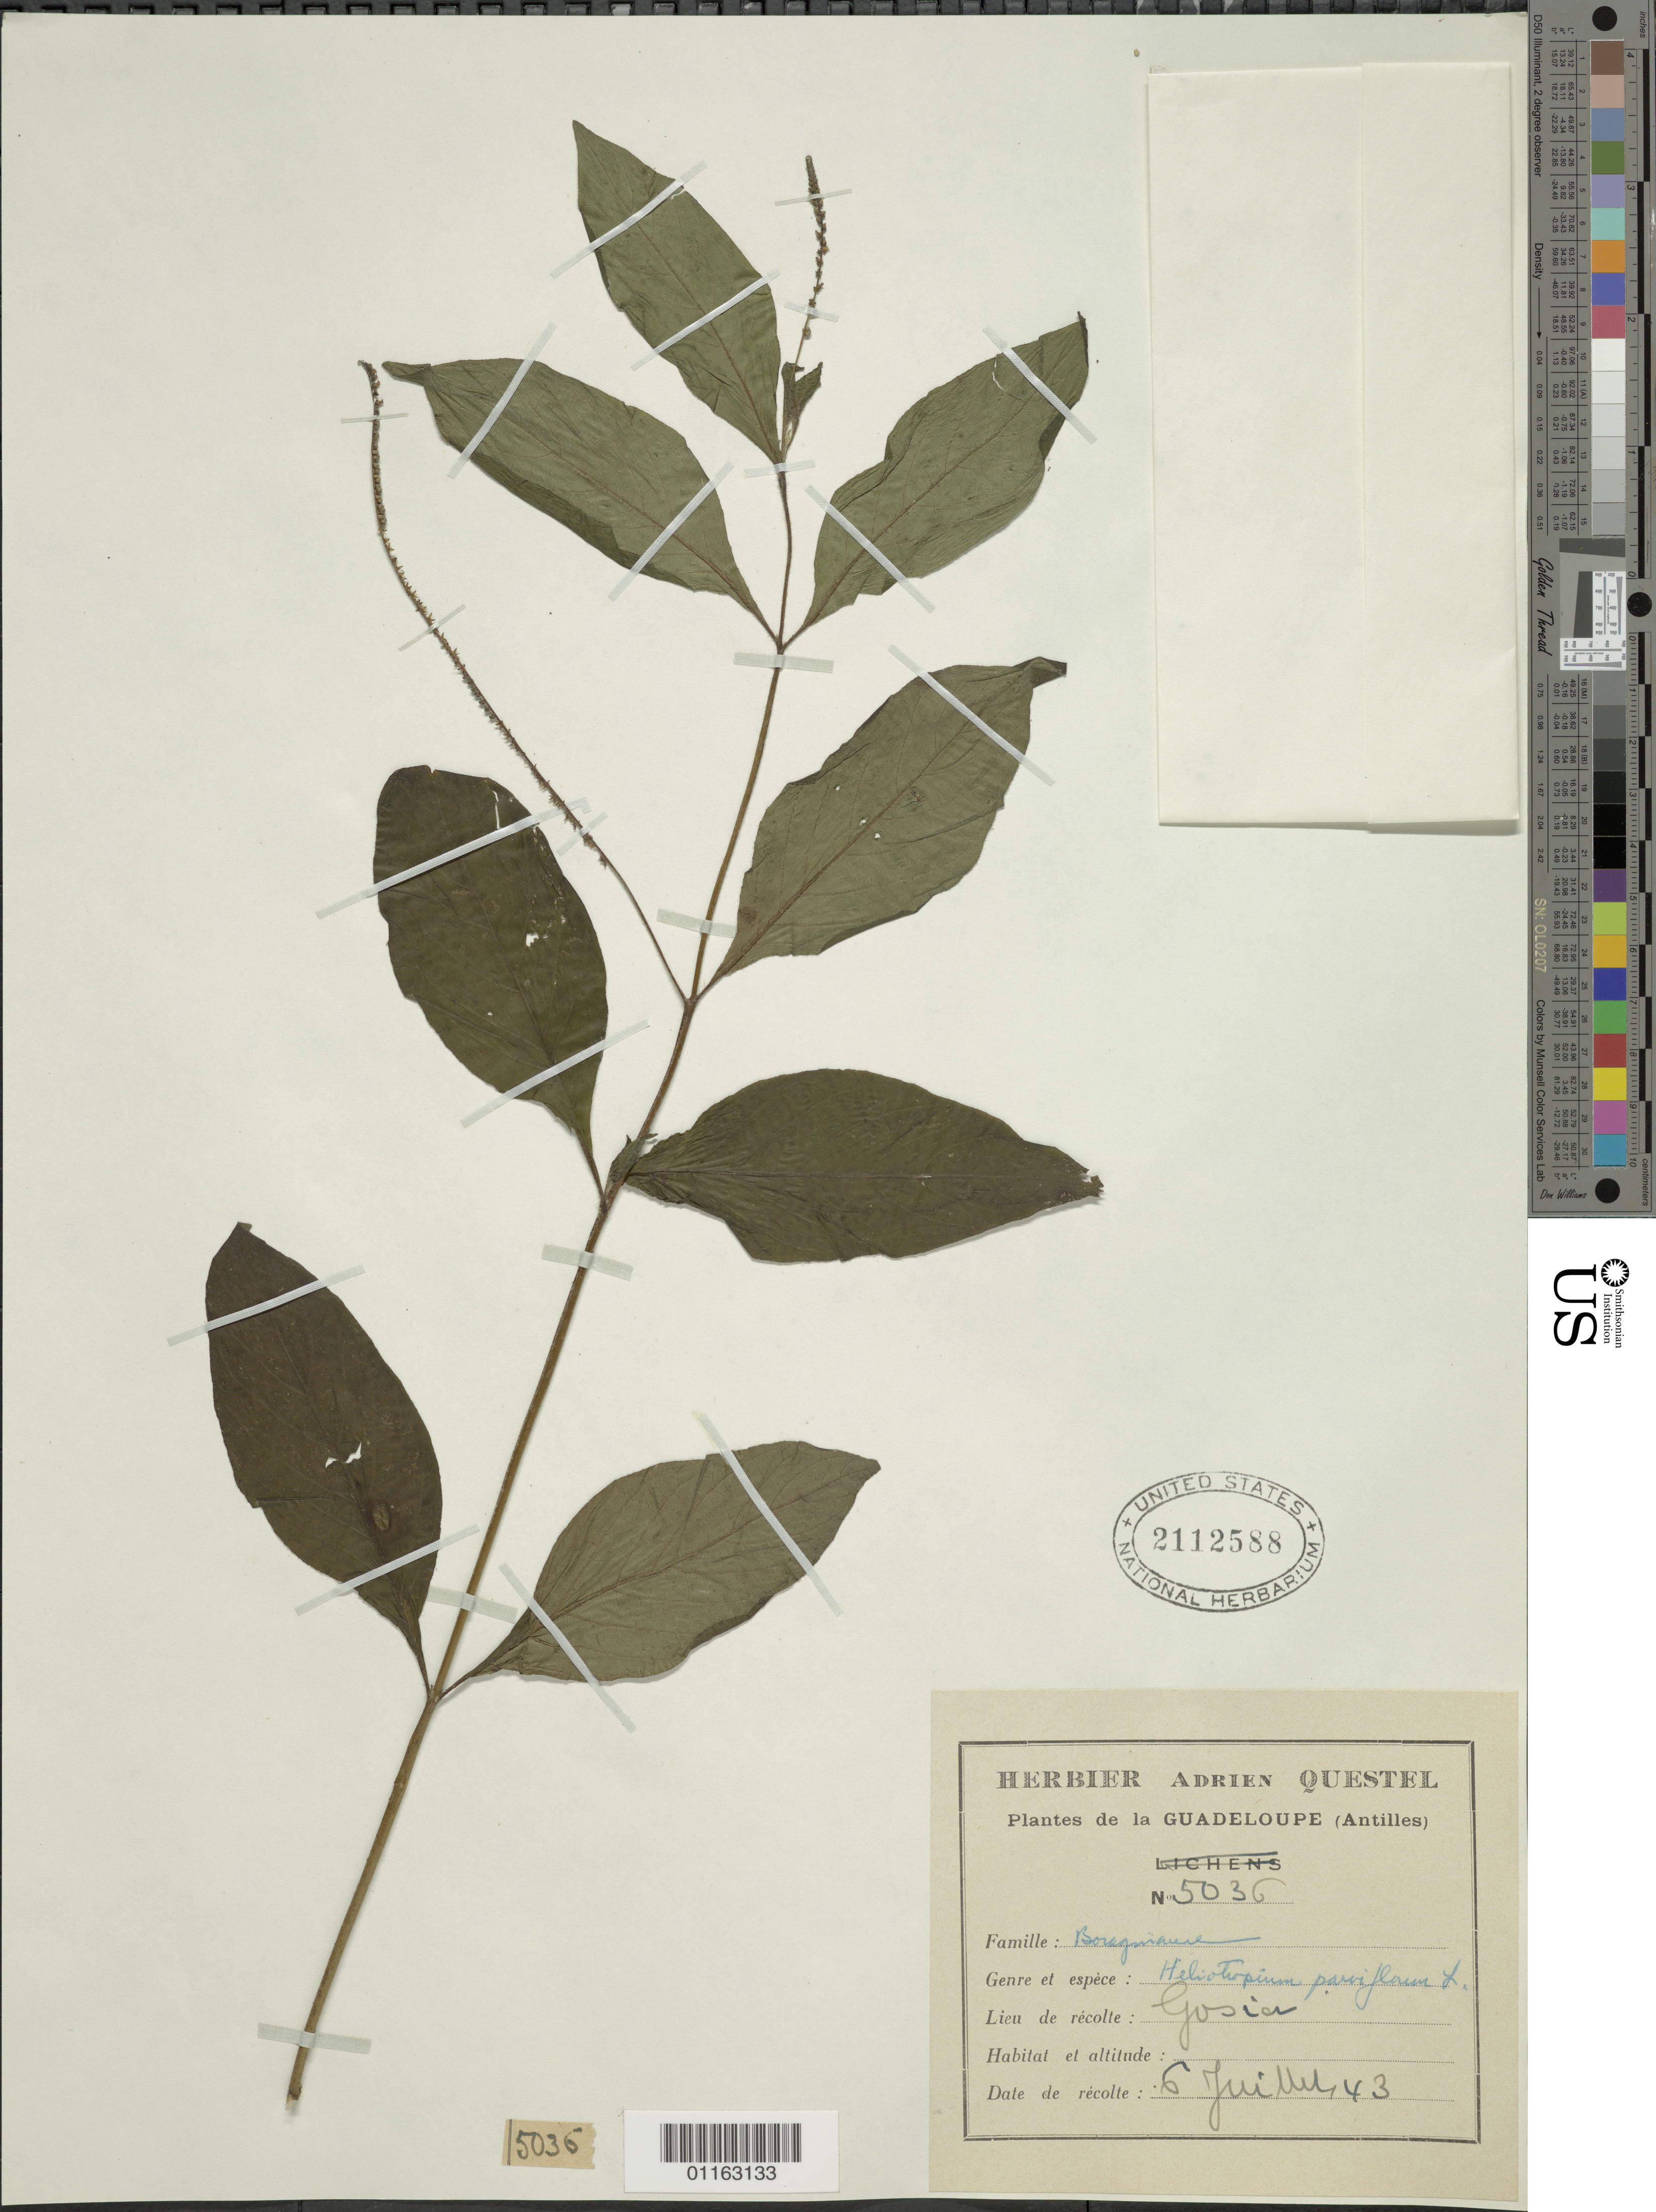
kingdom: Plantae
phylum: Tracheophyta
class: Magnoliopsida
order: Boraginales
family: Heliotropiaceae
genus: Heliotropium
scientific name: Heliotropium parviflorum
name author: L.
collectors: A. Questel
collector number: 5036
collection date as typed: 06 Jul 1943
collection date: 1943-07-06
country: Guadeloupe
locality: Gosia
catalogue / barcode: US 2112588